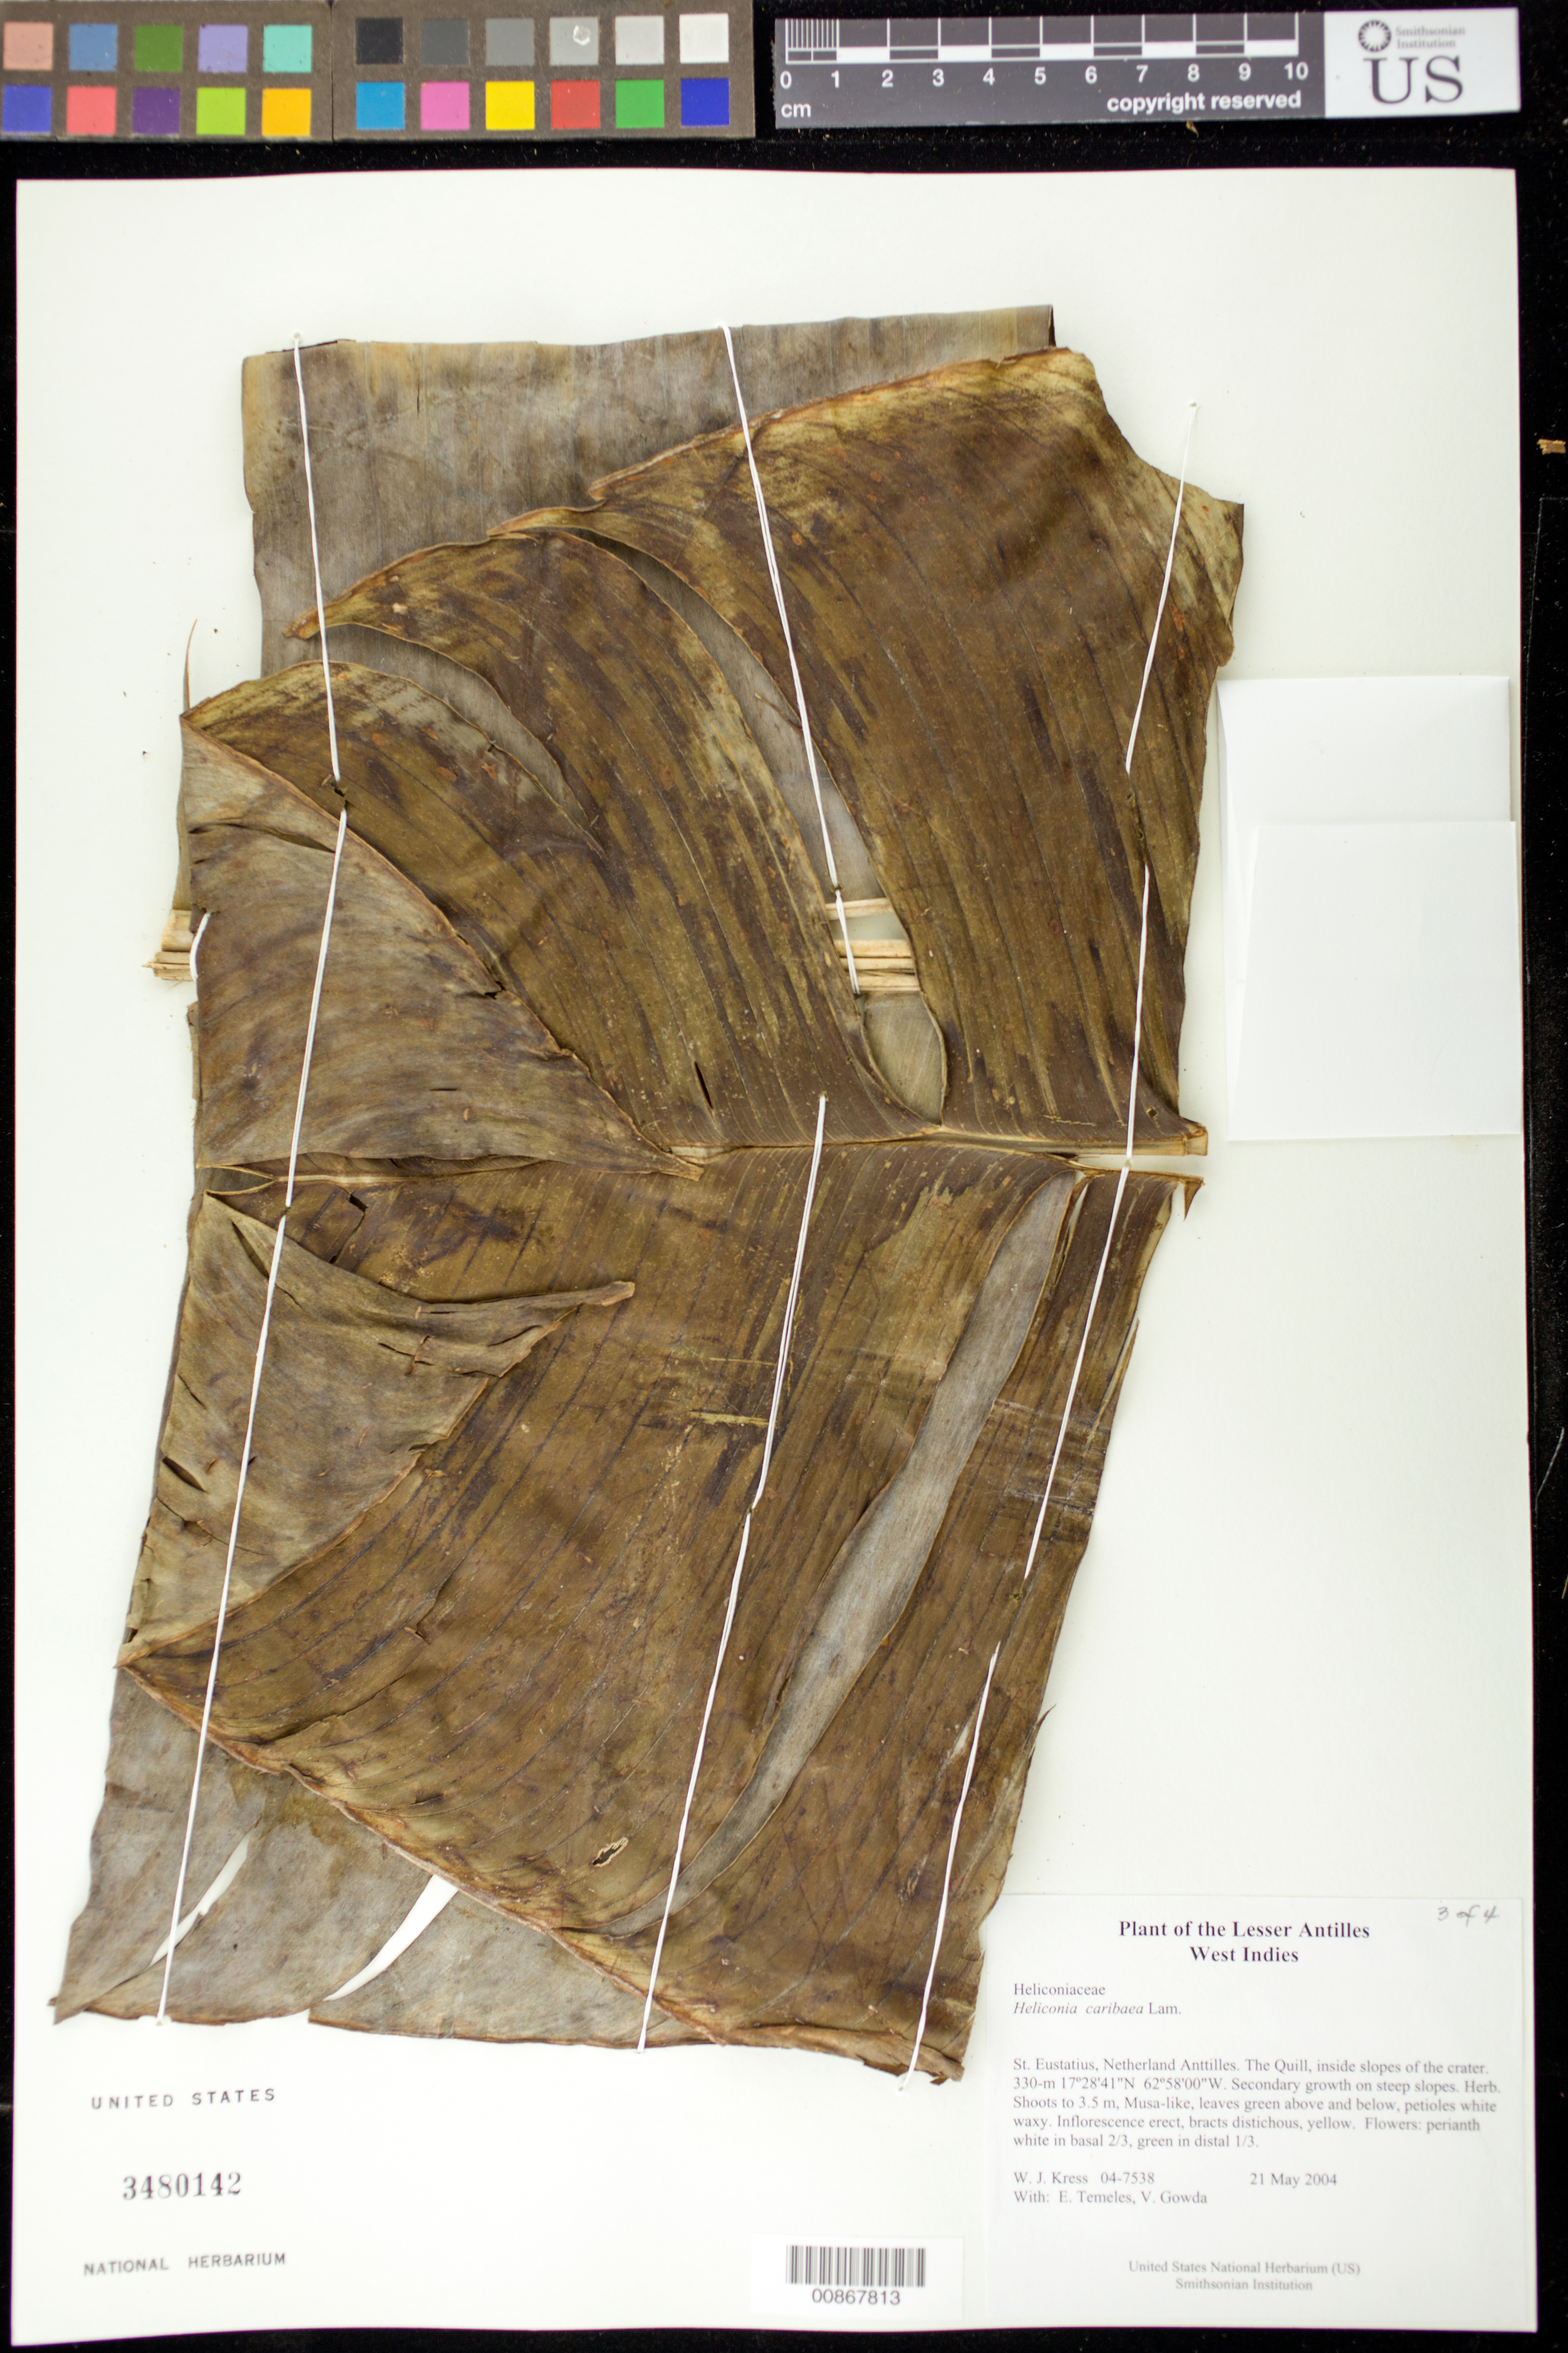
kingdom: Plantae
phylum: Tracheophyta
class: Liliopsida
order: Zingiberales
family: Heliconiaceae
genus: Heliconia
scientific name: Heliconia caribaea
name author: Lam.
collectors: W. J. Kress, E. Temeles & V. Gowda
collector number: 04-7537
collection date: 2004-05-19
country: Netherlands Antilles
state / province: Saba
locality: Along Troy Hill/Sandy Cruz Trail; Caribbean side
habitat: Open understory of wet forest on steep slopes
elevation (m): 439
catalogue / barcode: US 3480142